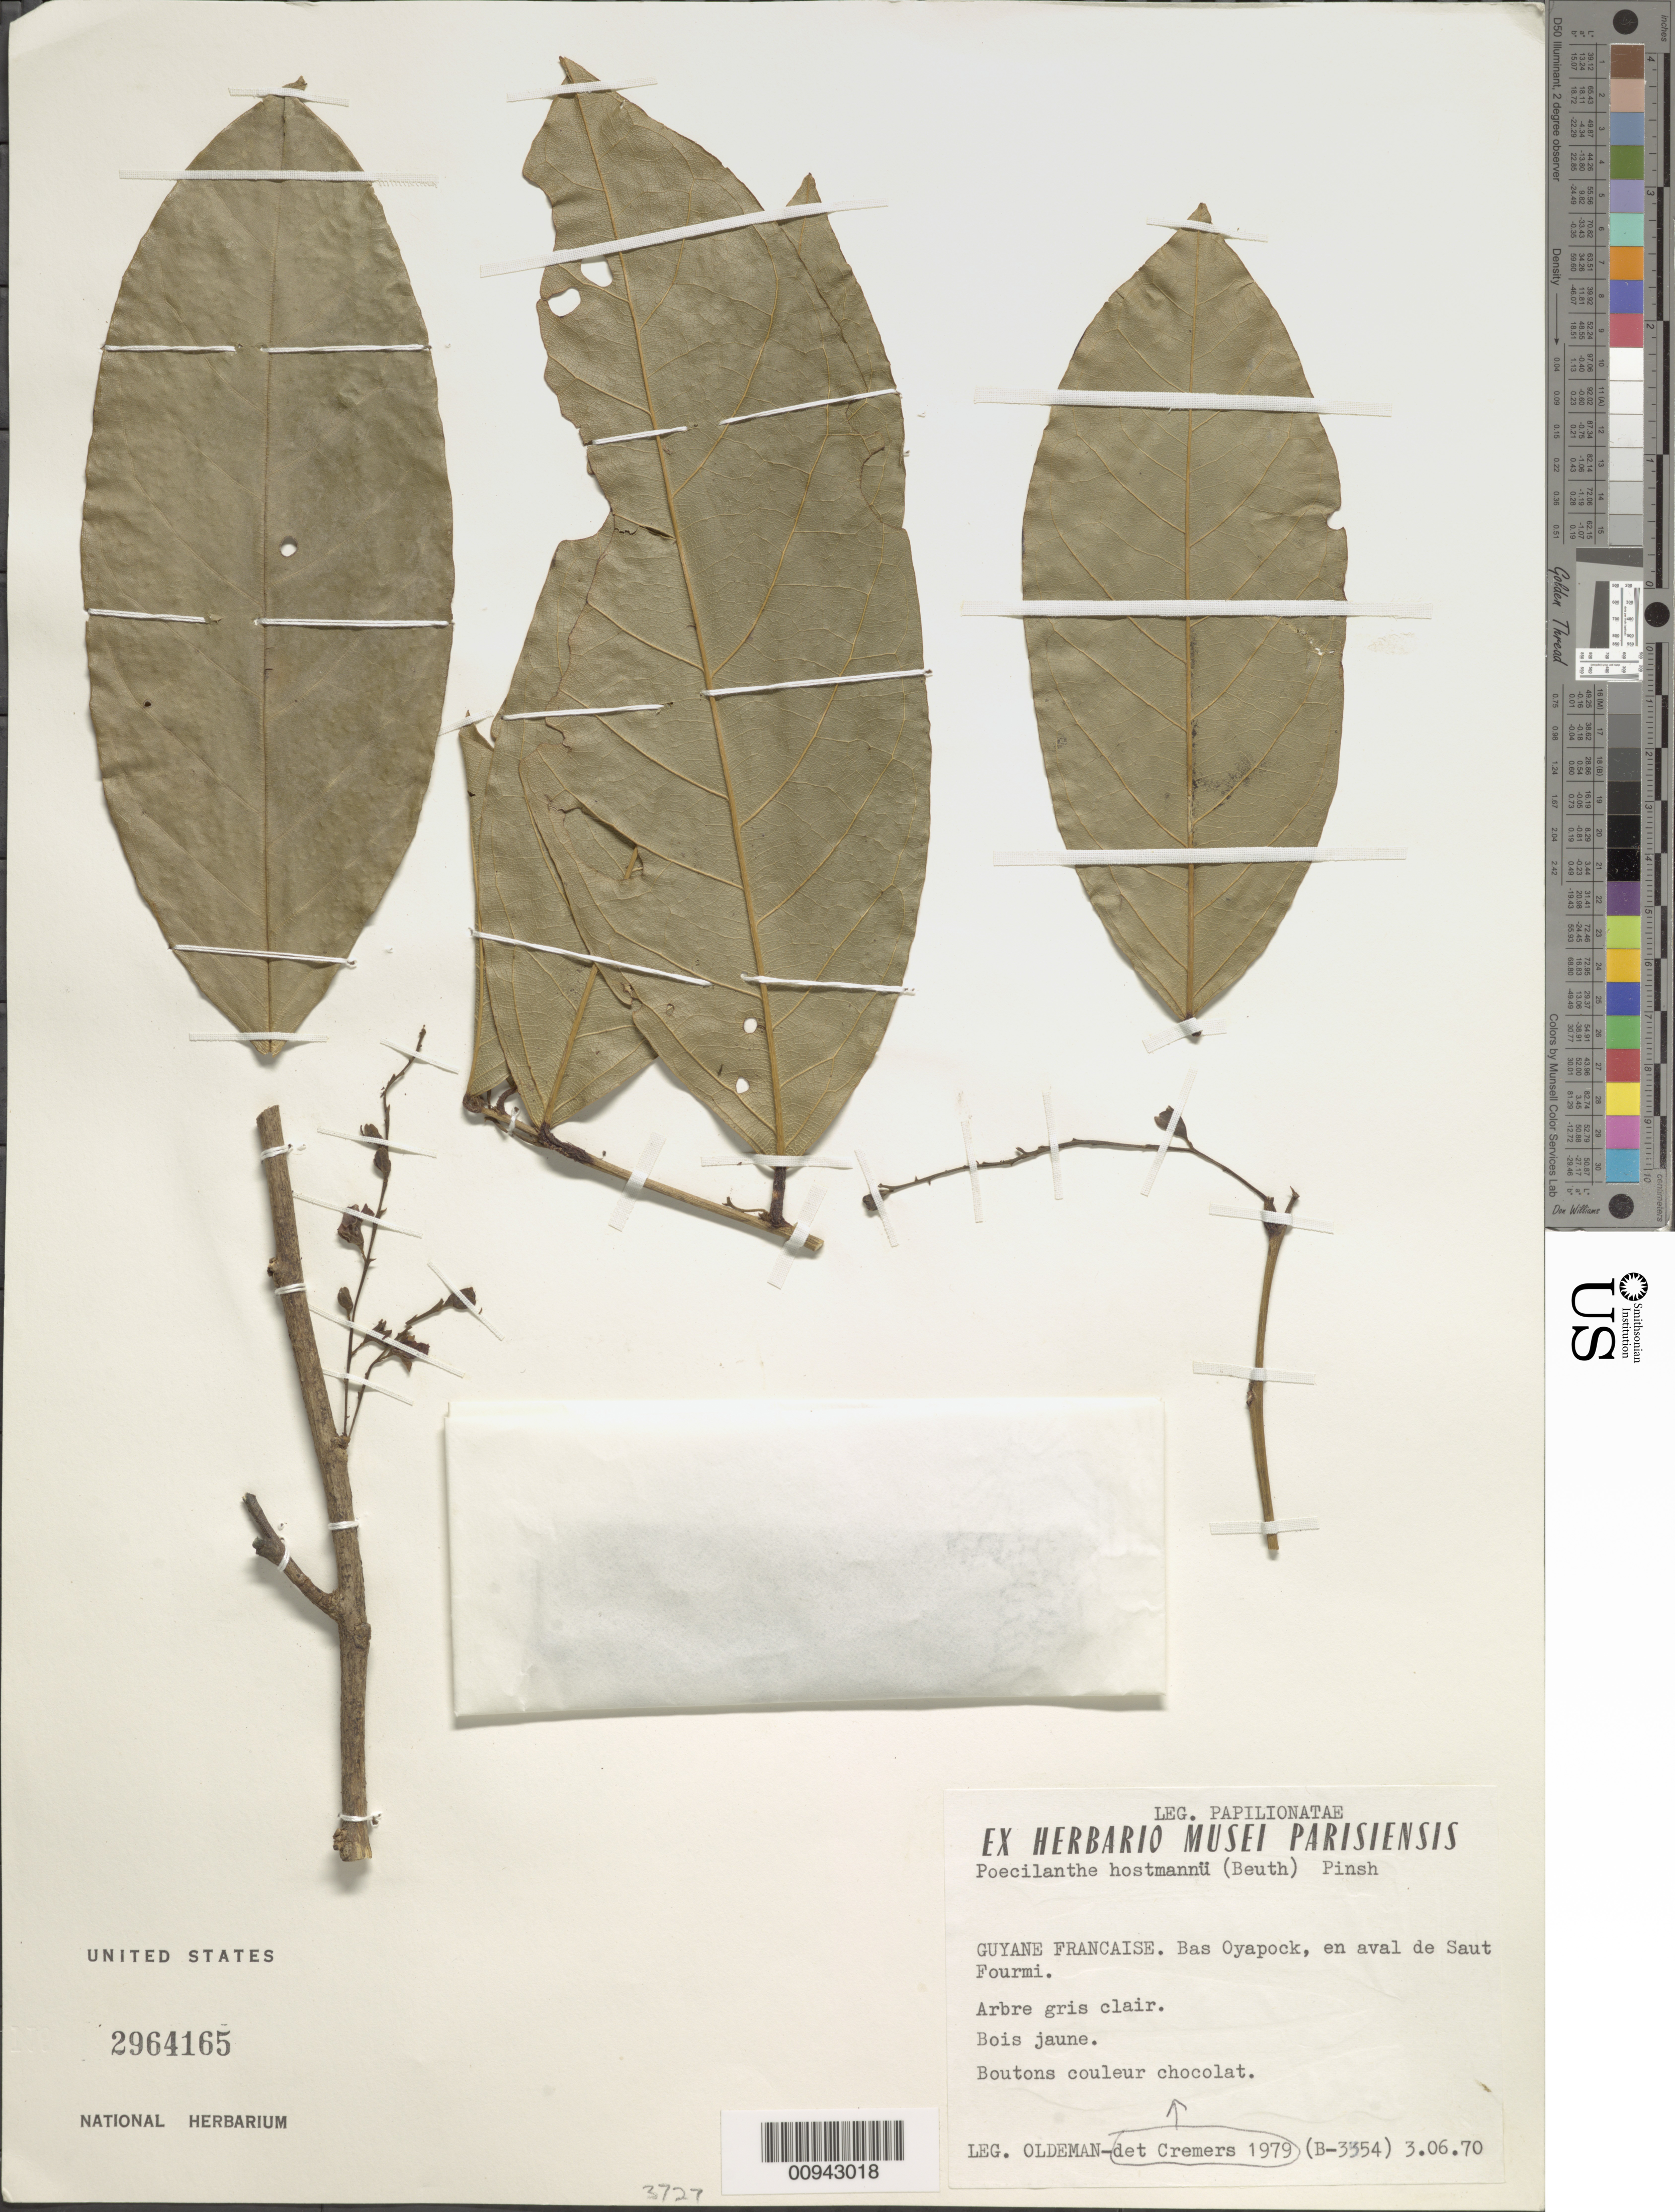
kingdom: Plantae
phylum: Tracheophyta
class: Magnoliopsida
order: Fabales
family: Fabaceae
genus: Limadendron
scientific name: Limadendron hostmannii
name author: (Benth.) Meireles & A.M.G. Azevedo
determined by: U.S. National Herbarium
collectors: R. Oldeman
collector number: B 3354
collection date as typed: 3-Jun-70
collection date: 1970-06-03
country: French Guiana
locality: Bas Oyapock, en aval de Saut Fourmi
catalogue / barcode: US 2964165